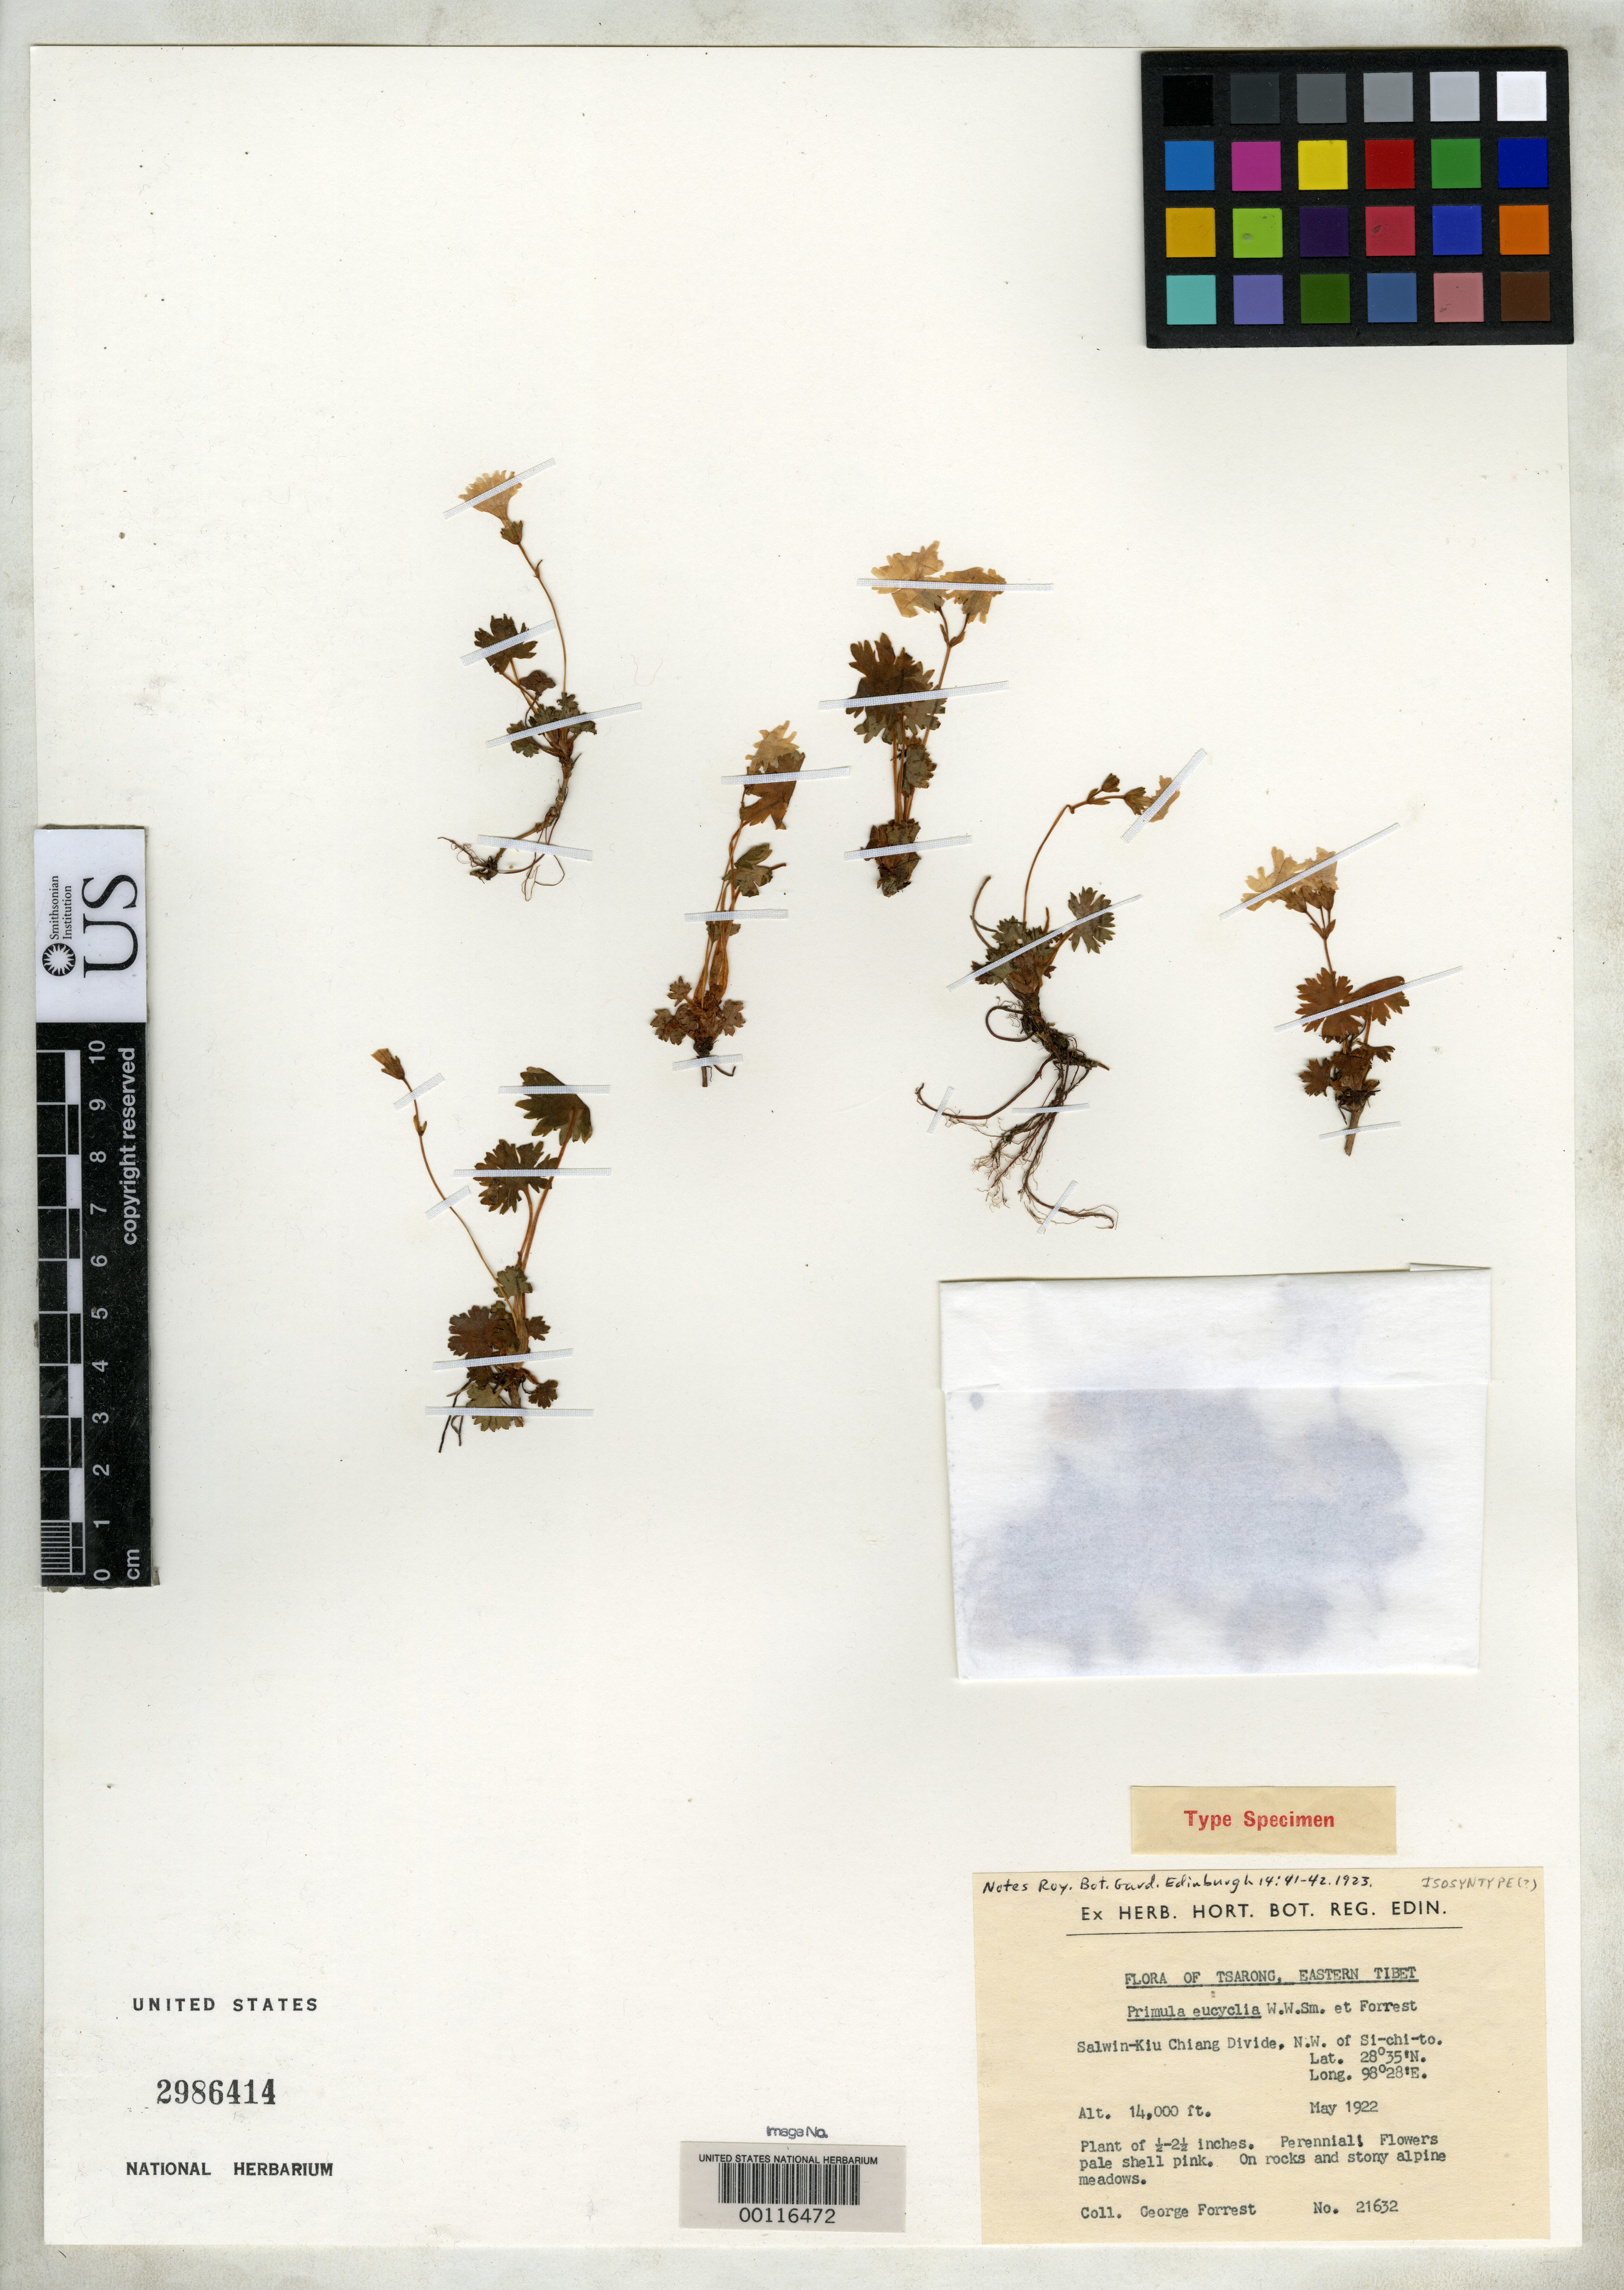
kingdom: Plantae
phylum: Tracheophyta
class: Magnoliopsida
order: Ericales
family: Primulaceae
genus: Primula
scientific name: Primula eucyclia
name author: W.W. Sm. & Forrest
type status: Isosyntype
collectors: G. Forrest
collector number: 21632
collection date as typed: May 1922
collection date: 1922-05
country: China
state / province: Xizang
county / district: Tsarong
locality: Salwin-Kiu Chiang divide, NW of Si-chi-to; alt. 14,000 ft.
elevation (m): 4267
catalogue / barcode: US 2986414